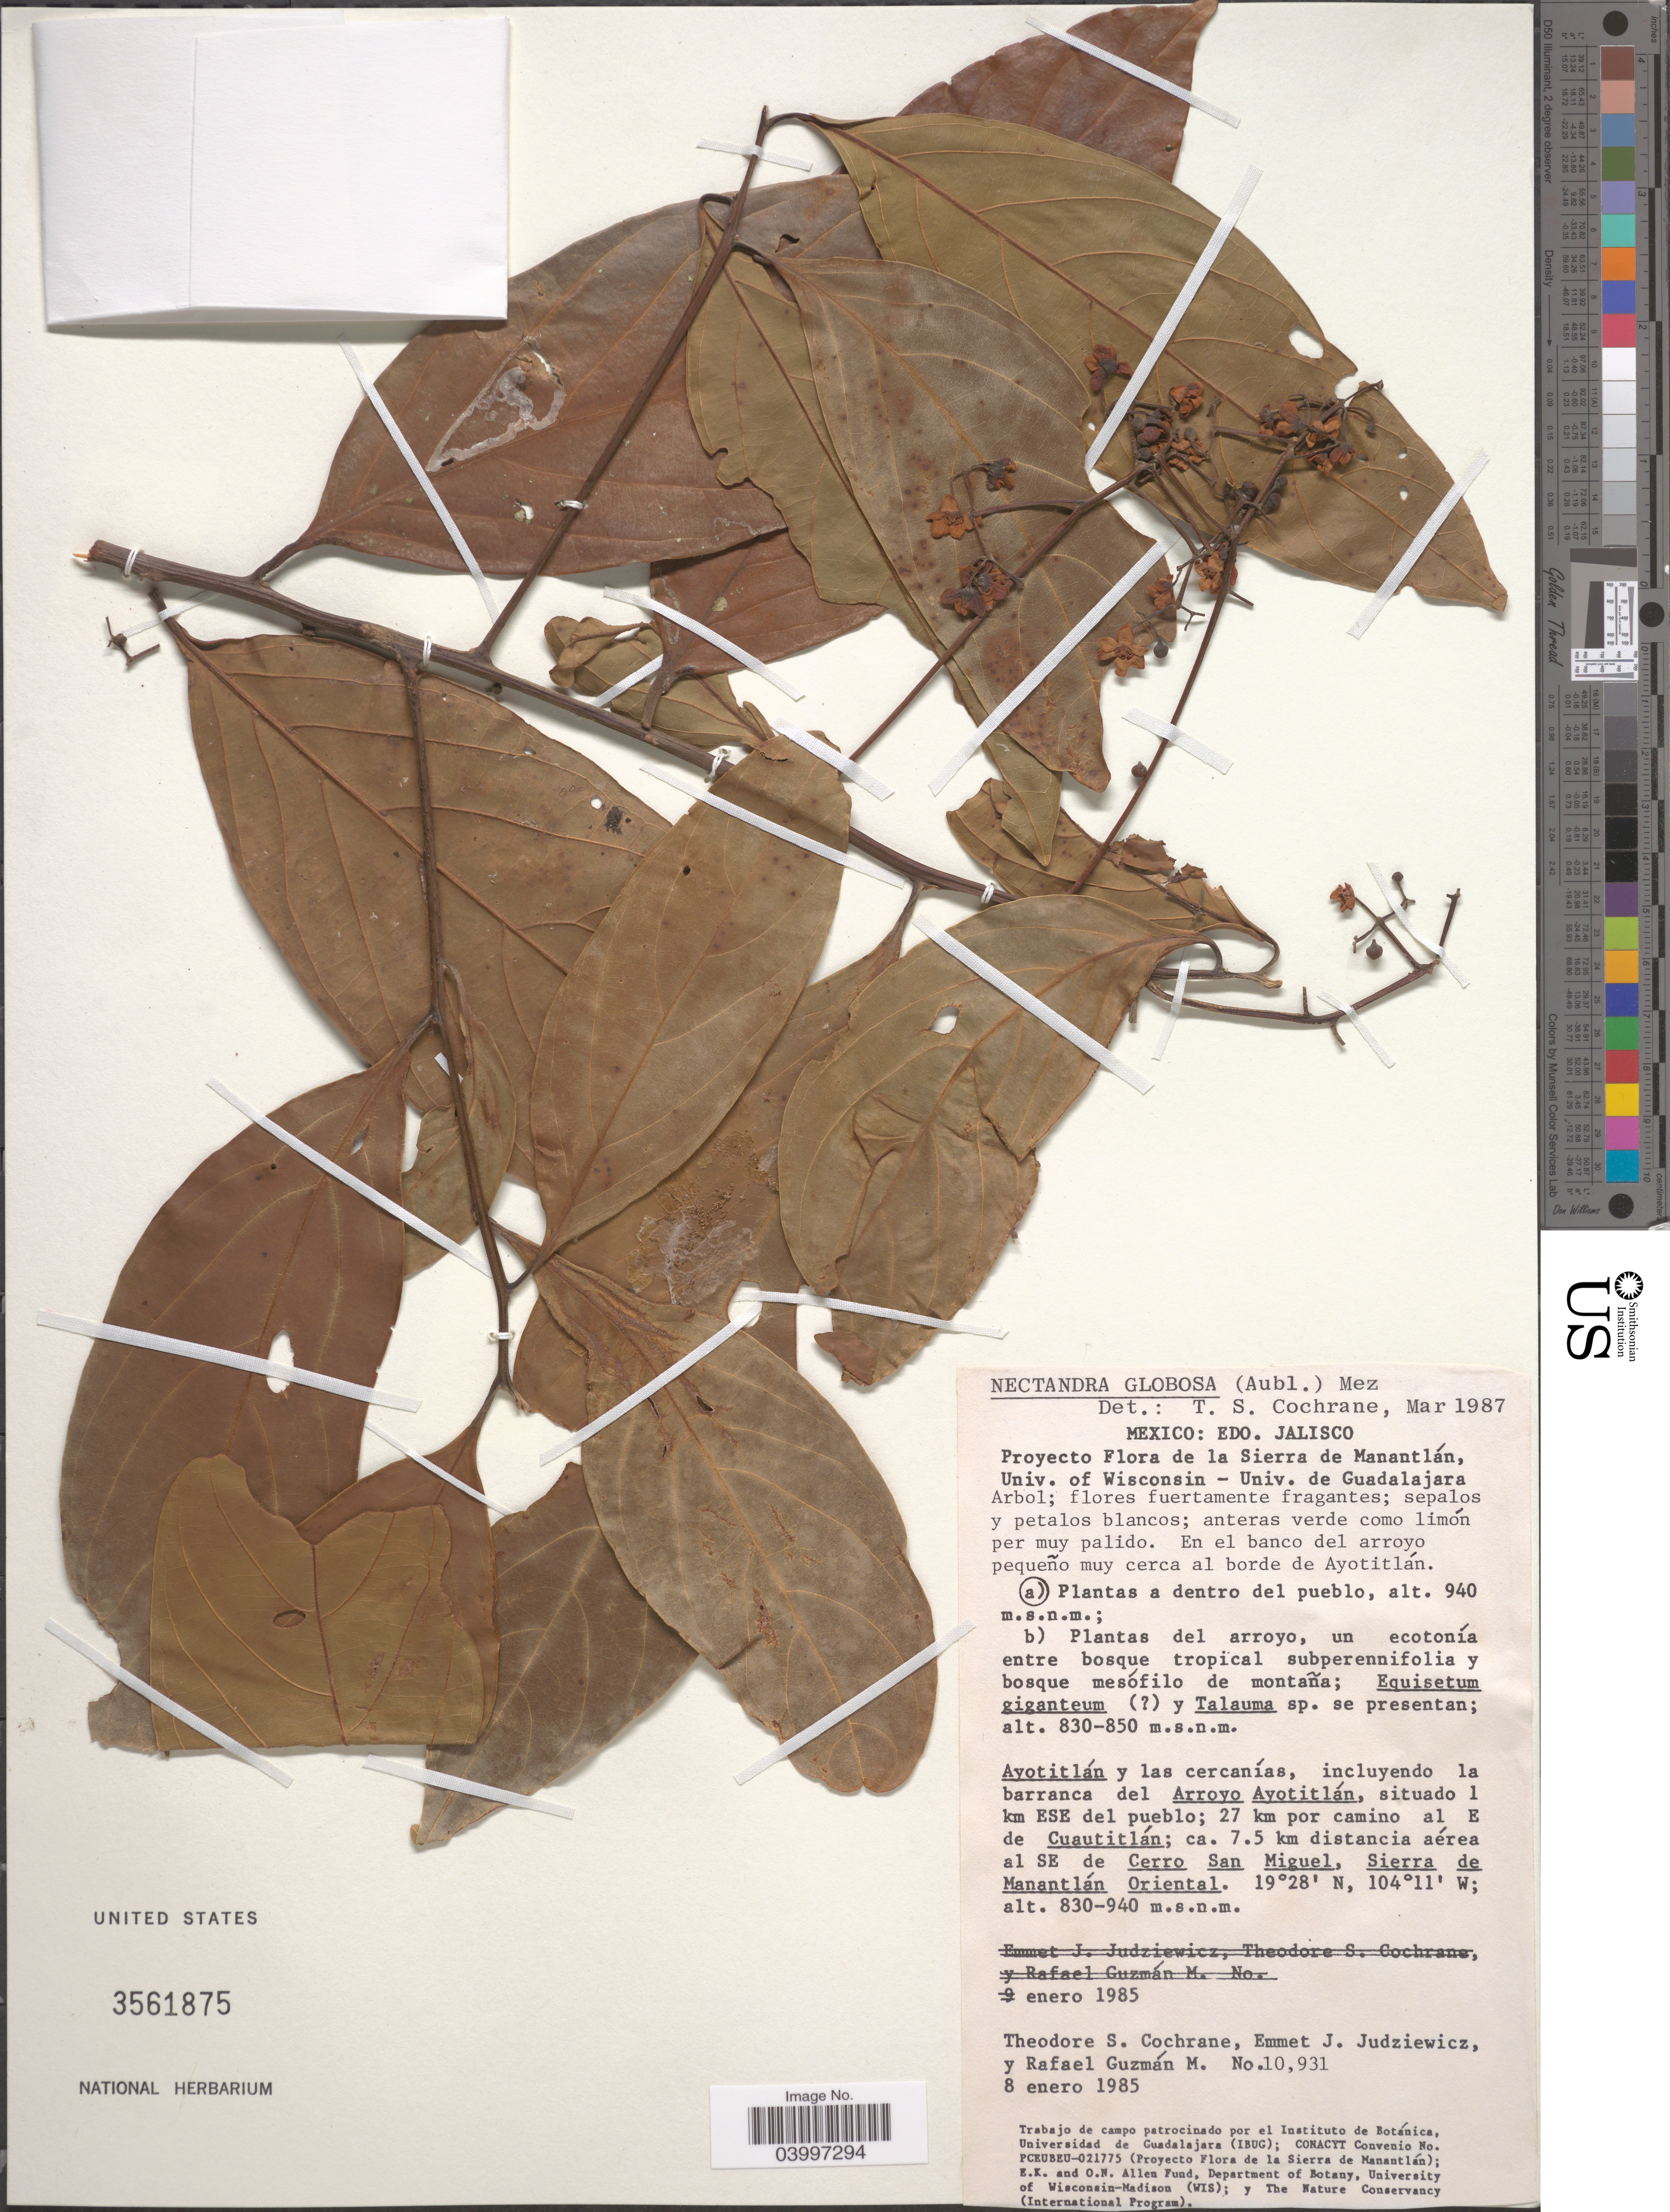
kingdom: Plantae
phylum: Tracheophyta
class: Magnoliopsida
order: Laurales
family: Lauraceae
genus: Nectandra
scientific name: Nectandra globosa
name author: (Aubl.) Mez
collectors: T. S. Cochrane, E. J. Judziewicz & R. Guzman-M.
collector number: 10931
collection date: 1985-01-08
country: Mexico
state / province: Jalisco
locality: Edo. Jalisco. La Sierra de Manantlán. En el banco del arroyo pequeño muy cerca al borde de Ayotitlán. A dentro del pueblo. Ayotitlán y las cercanías, incluyendo la barranca del Arroyo Ayotitlán, situado 1 km ESE del pueblo; 27 km por camino al E de Cuautitlán; ca. 7.5 km distancia aérea al SE de Cerro San Miguel, Sierra de Manantlán Oriental.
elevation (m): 940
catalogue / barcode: US 3561875